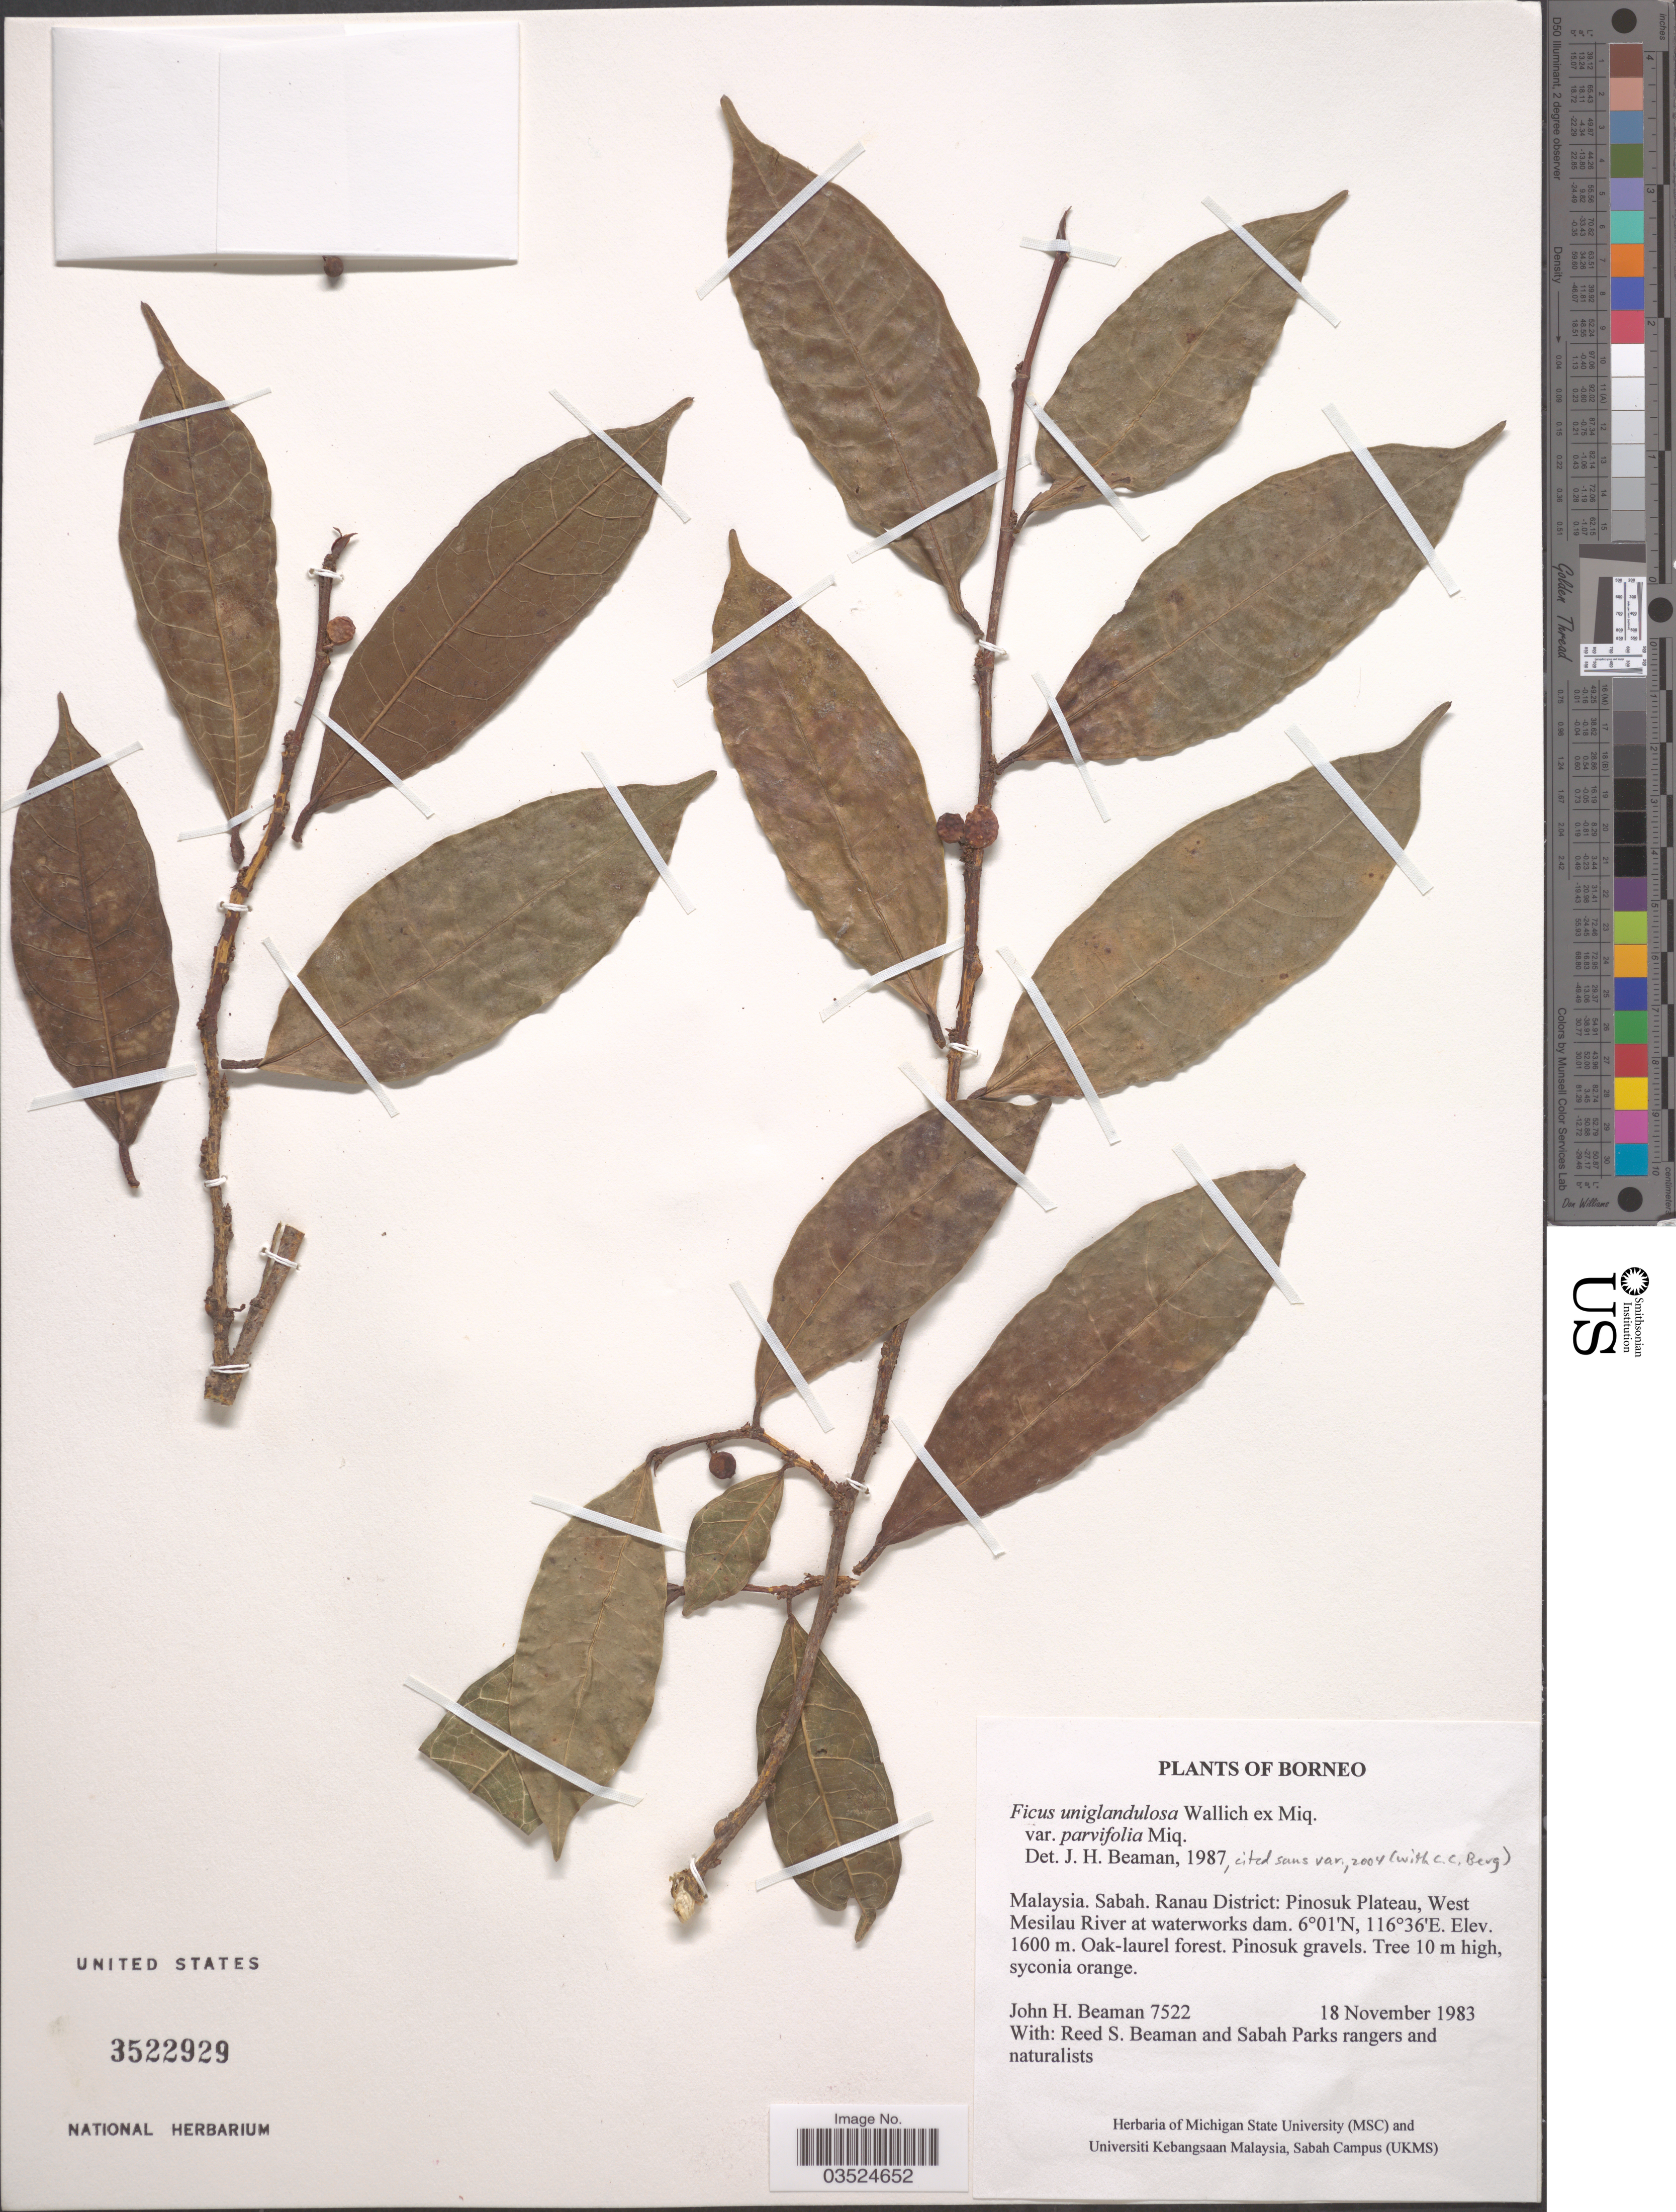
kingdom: Plantae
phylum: Tracheophyta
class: Magnoliopsida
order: Rosales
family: Moraceae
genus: Ficus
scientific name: Ficus uniglandulosa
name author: Wall.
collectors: J. H. Beaman, R. S. Beaman & Sabah Park Rangers and Naturalists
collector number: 7522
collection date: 1983-11-18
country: Malaysia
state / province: Sabah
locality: Borneo. Ranau District: Pinosuk Plateau, West Mesilau River at waterworks dam.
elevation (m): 1600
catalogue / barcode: US 3522929